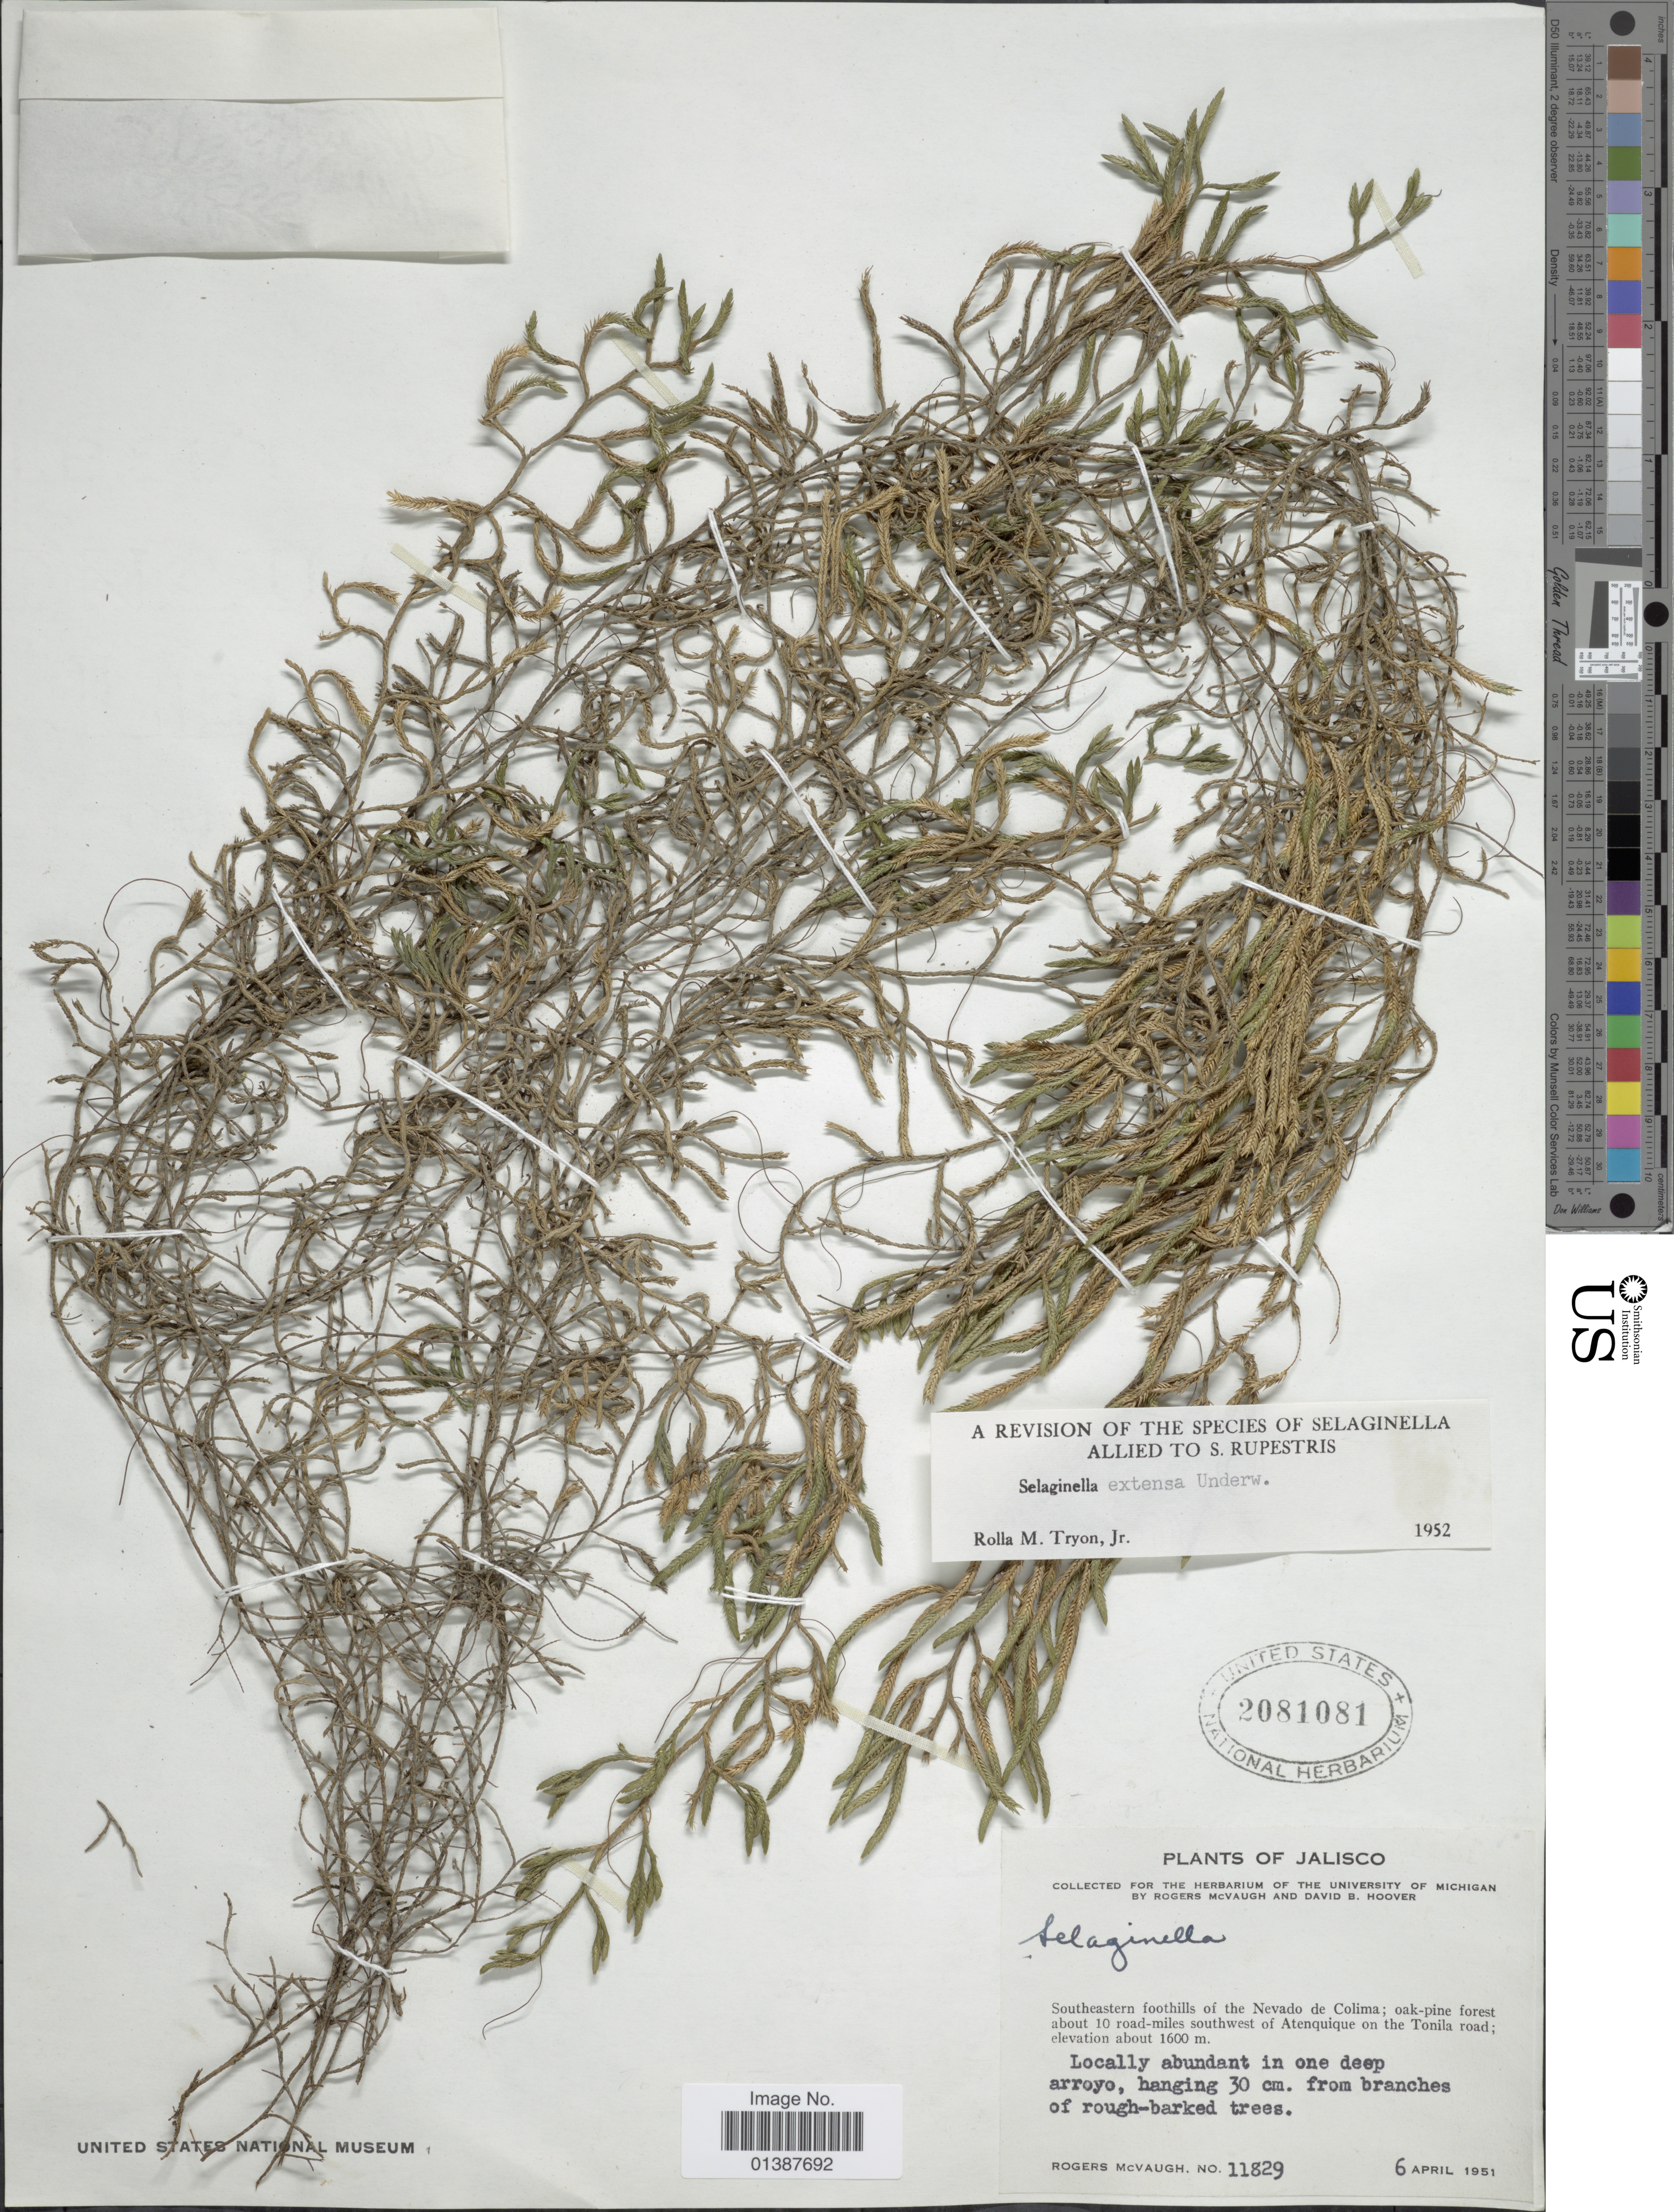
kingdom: Plantae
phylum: Tracheophyta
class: Lycopodiopsida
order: Selaginellales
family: Selaginellaceae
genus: Selaginella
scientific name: Selaginella extensa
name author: Underw.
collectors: R. McVaugh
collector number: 11829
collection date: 1951-04-06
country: Mexico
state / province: Jalisco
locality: Southeastern foothills of the Navado de Colima; oak-pine forest about 10 road-miles southwest of Atenquiqe on the Tonila road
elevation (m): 1600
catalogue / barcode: US 2081081